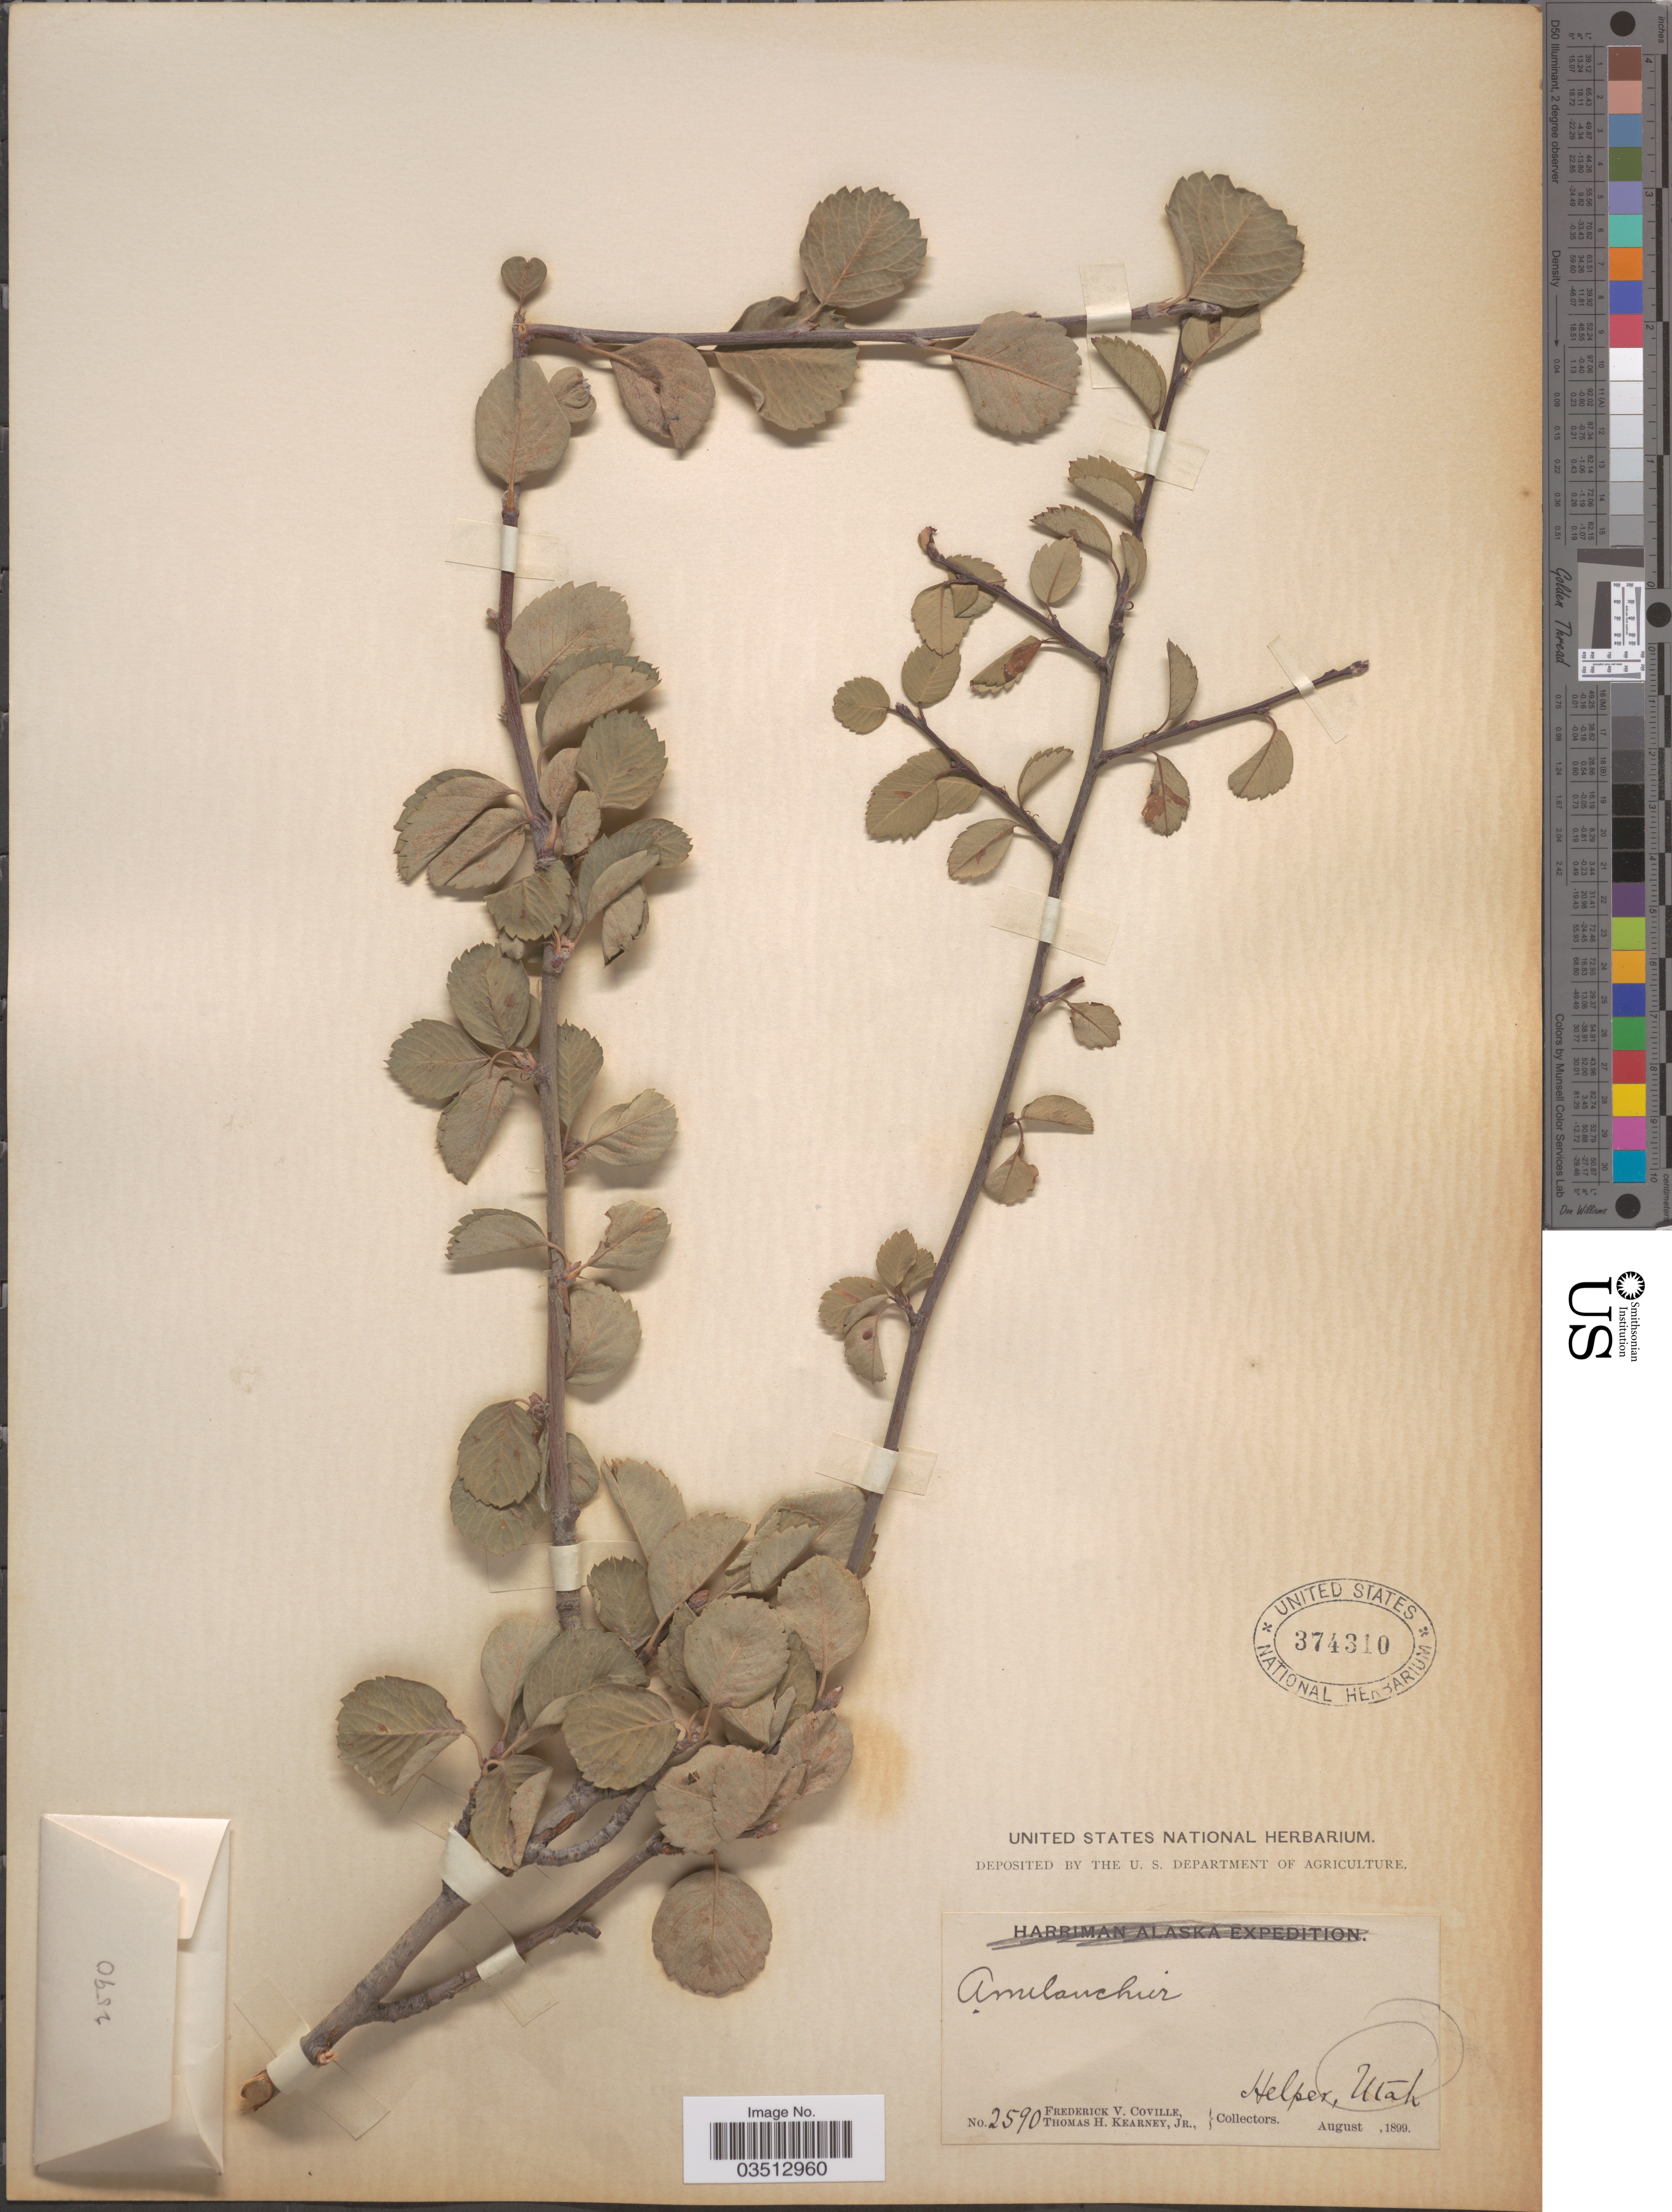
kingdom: Plantae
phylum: Tracheophyta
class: Magnoliopsida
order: Rosales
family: Rosaceae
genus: Amelanchier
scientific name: Amelanchier sp.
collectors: F. V. Coville & T. H. Kearney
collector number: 2590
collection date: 1899-08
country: United States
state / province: Utah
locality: Helper.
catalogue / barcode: US 374310